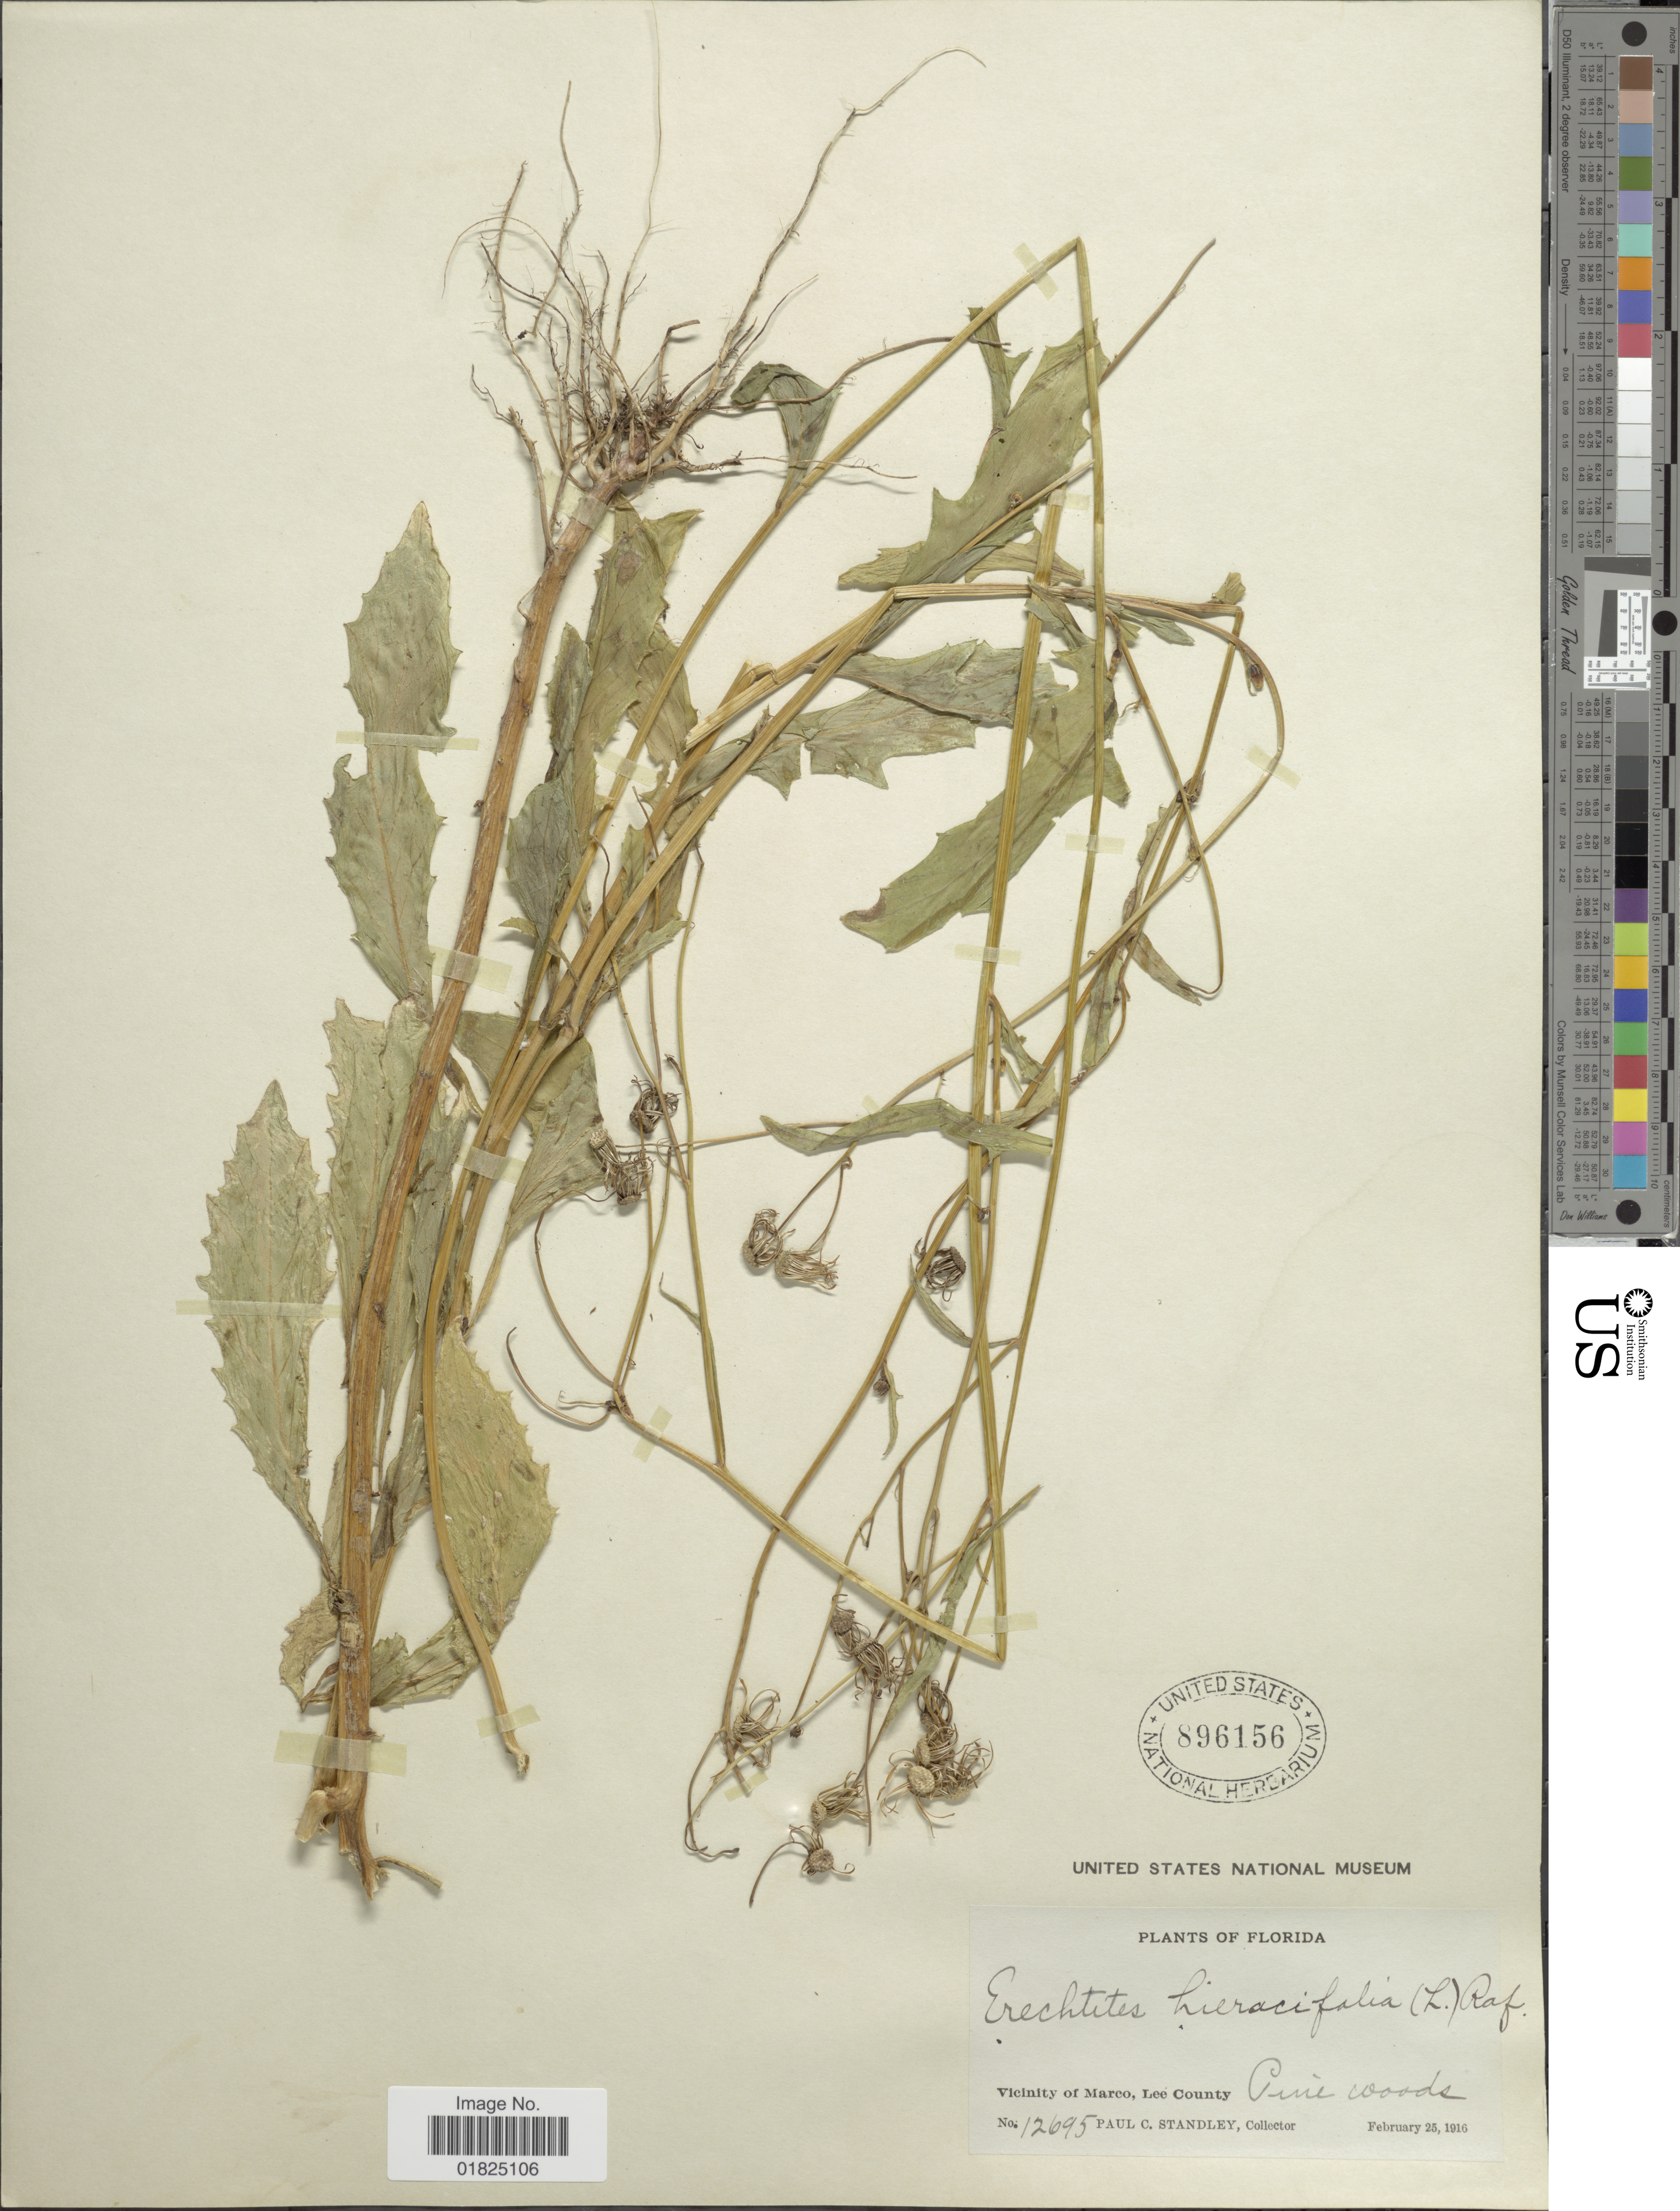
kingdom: Plantae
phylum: Tracheophyta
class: Magnoliopsida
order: Asterales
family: Asteraceae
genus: Erechtites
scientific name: Erechtites hieraciifolius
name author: (L.) Raf. ex DC.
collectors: P. C. Standley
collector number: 12695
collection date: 1916-02-25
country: United States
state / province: Florida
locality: Vicinity of Marco, Lee County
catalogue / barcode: US 896156